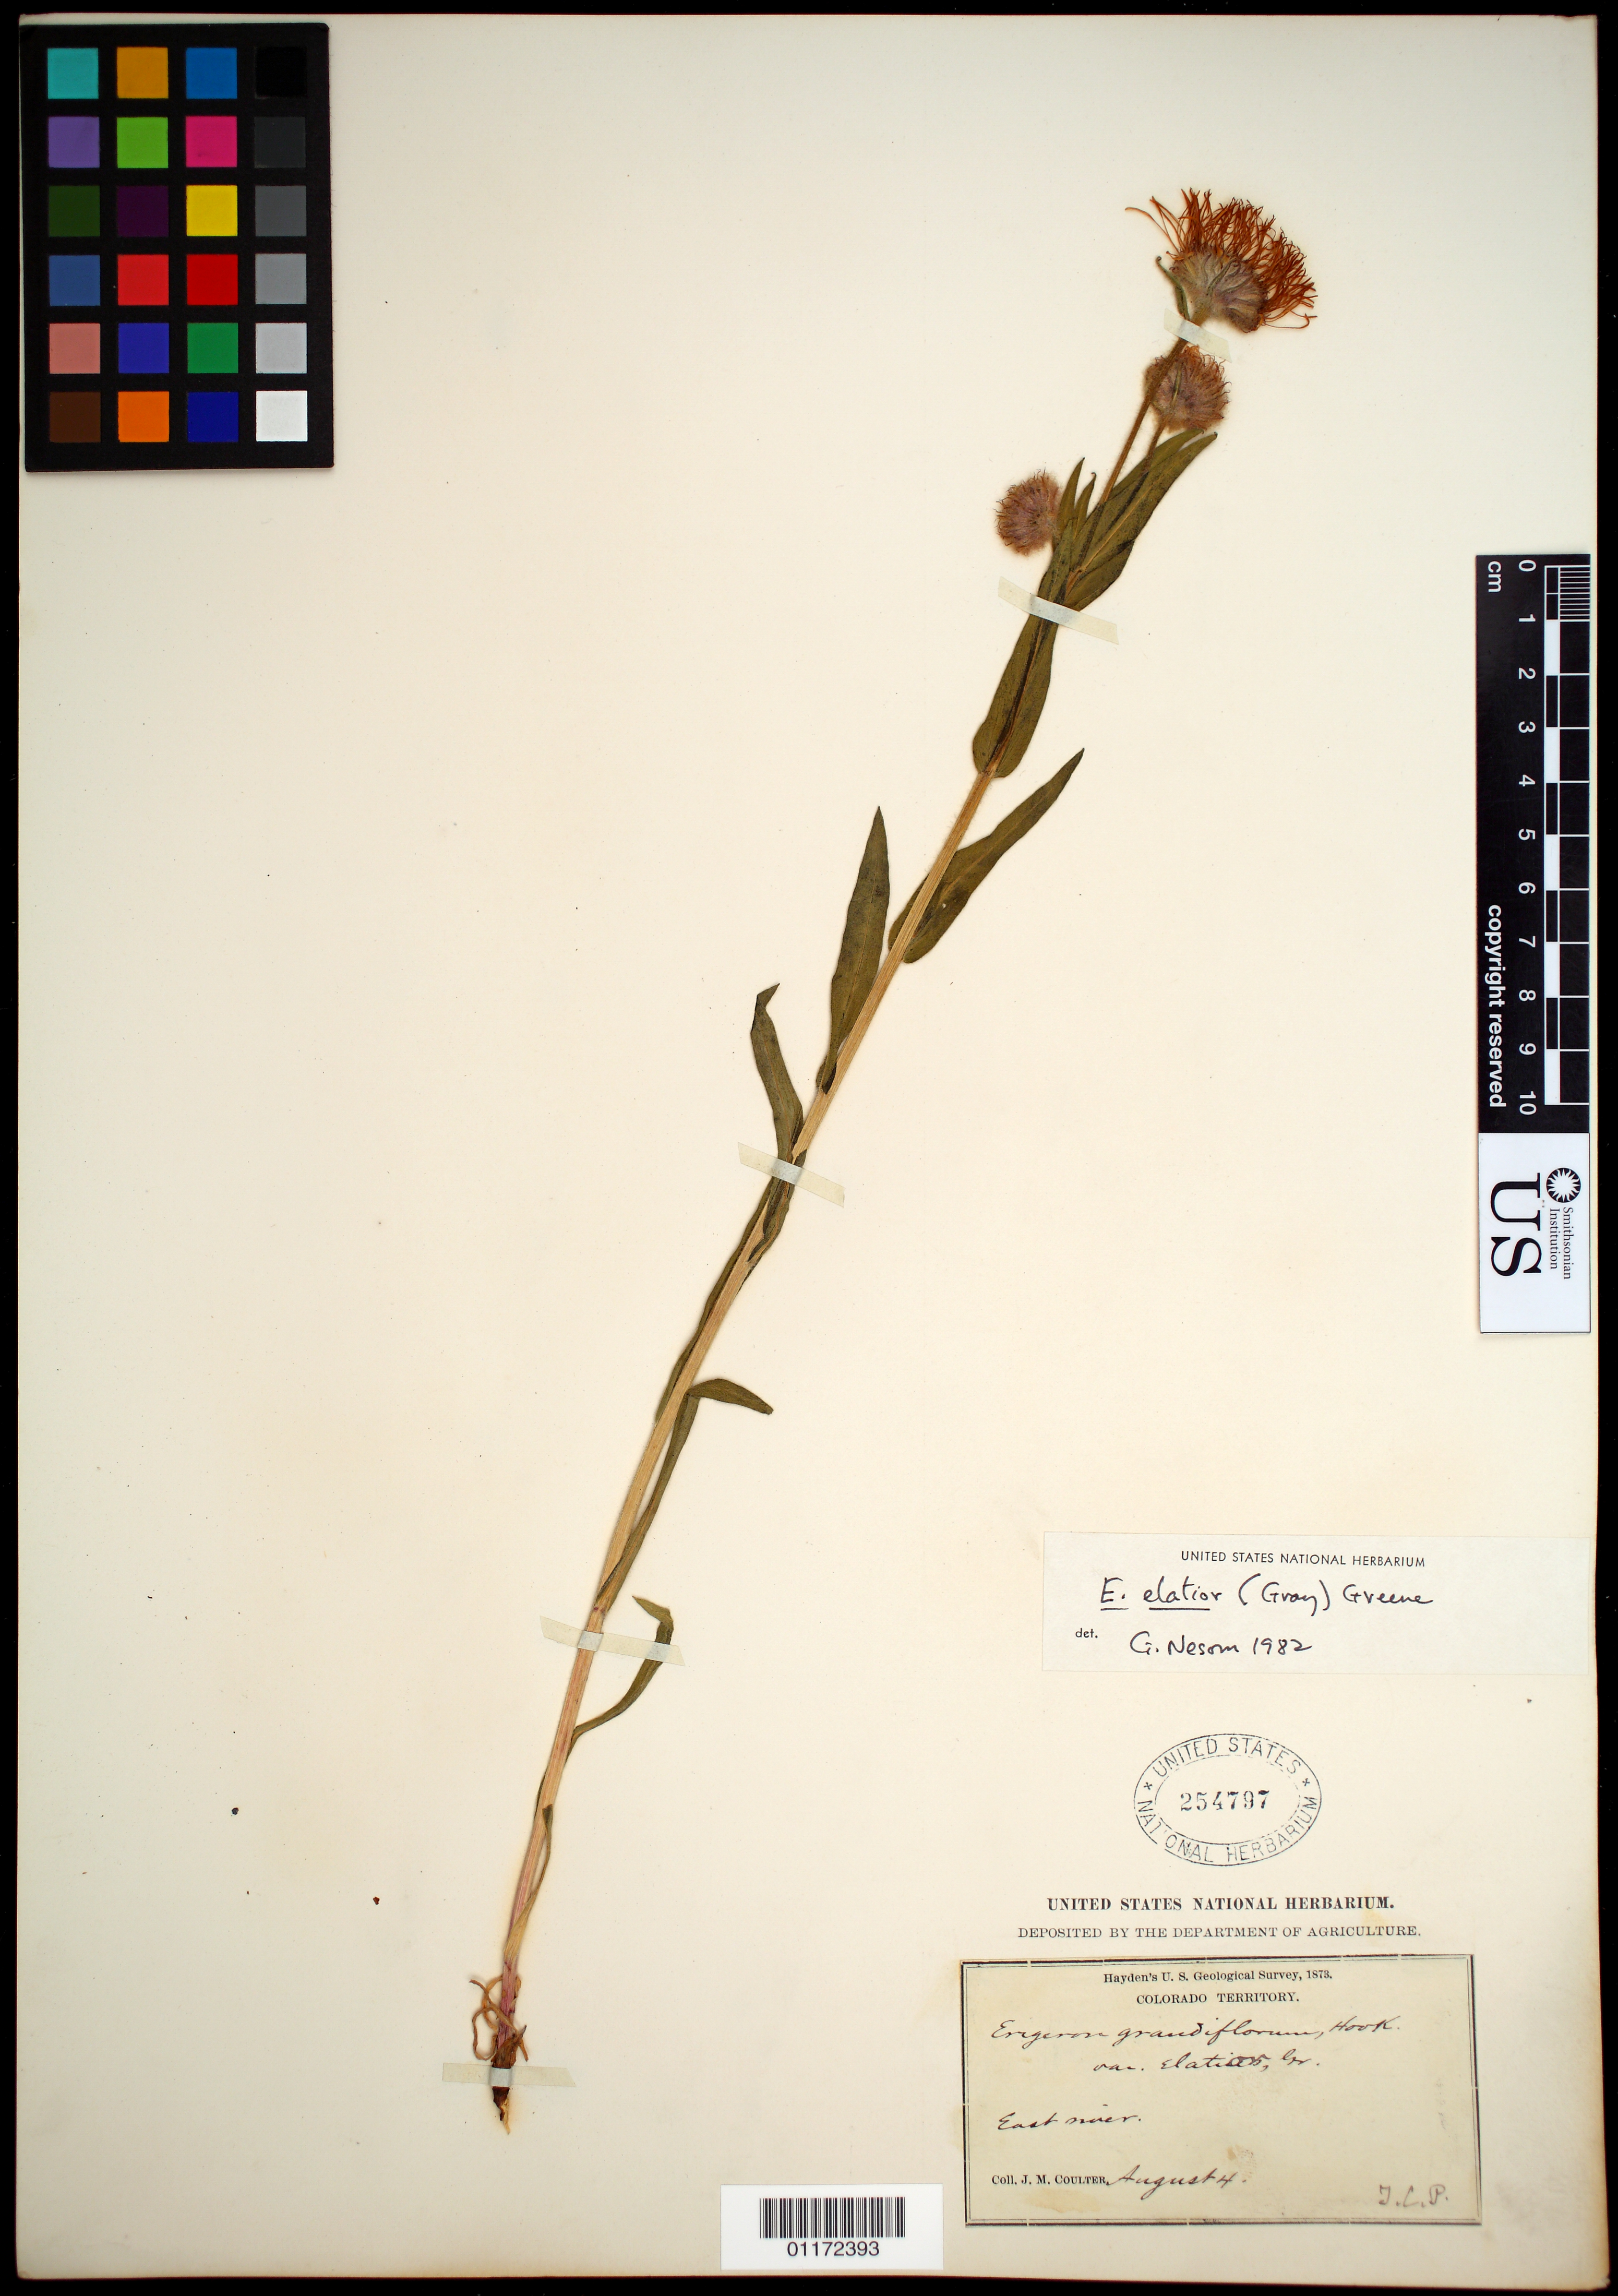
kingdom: Plantae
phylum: Tracheophyta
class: Magnoliopsida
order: Asterales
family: Asteraceae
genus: Erigeron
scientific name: Erigeron elatior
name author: (A. Gray) Greene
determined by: Nesom, Guy L.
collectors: J. M. Coulter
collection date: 1873-08-04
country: United States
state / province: Colorado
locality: East River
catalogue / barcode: US 254797